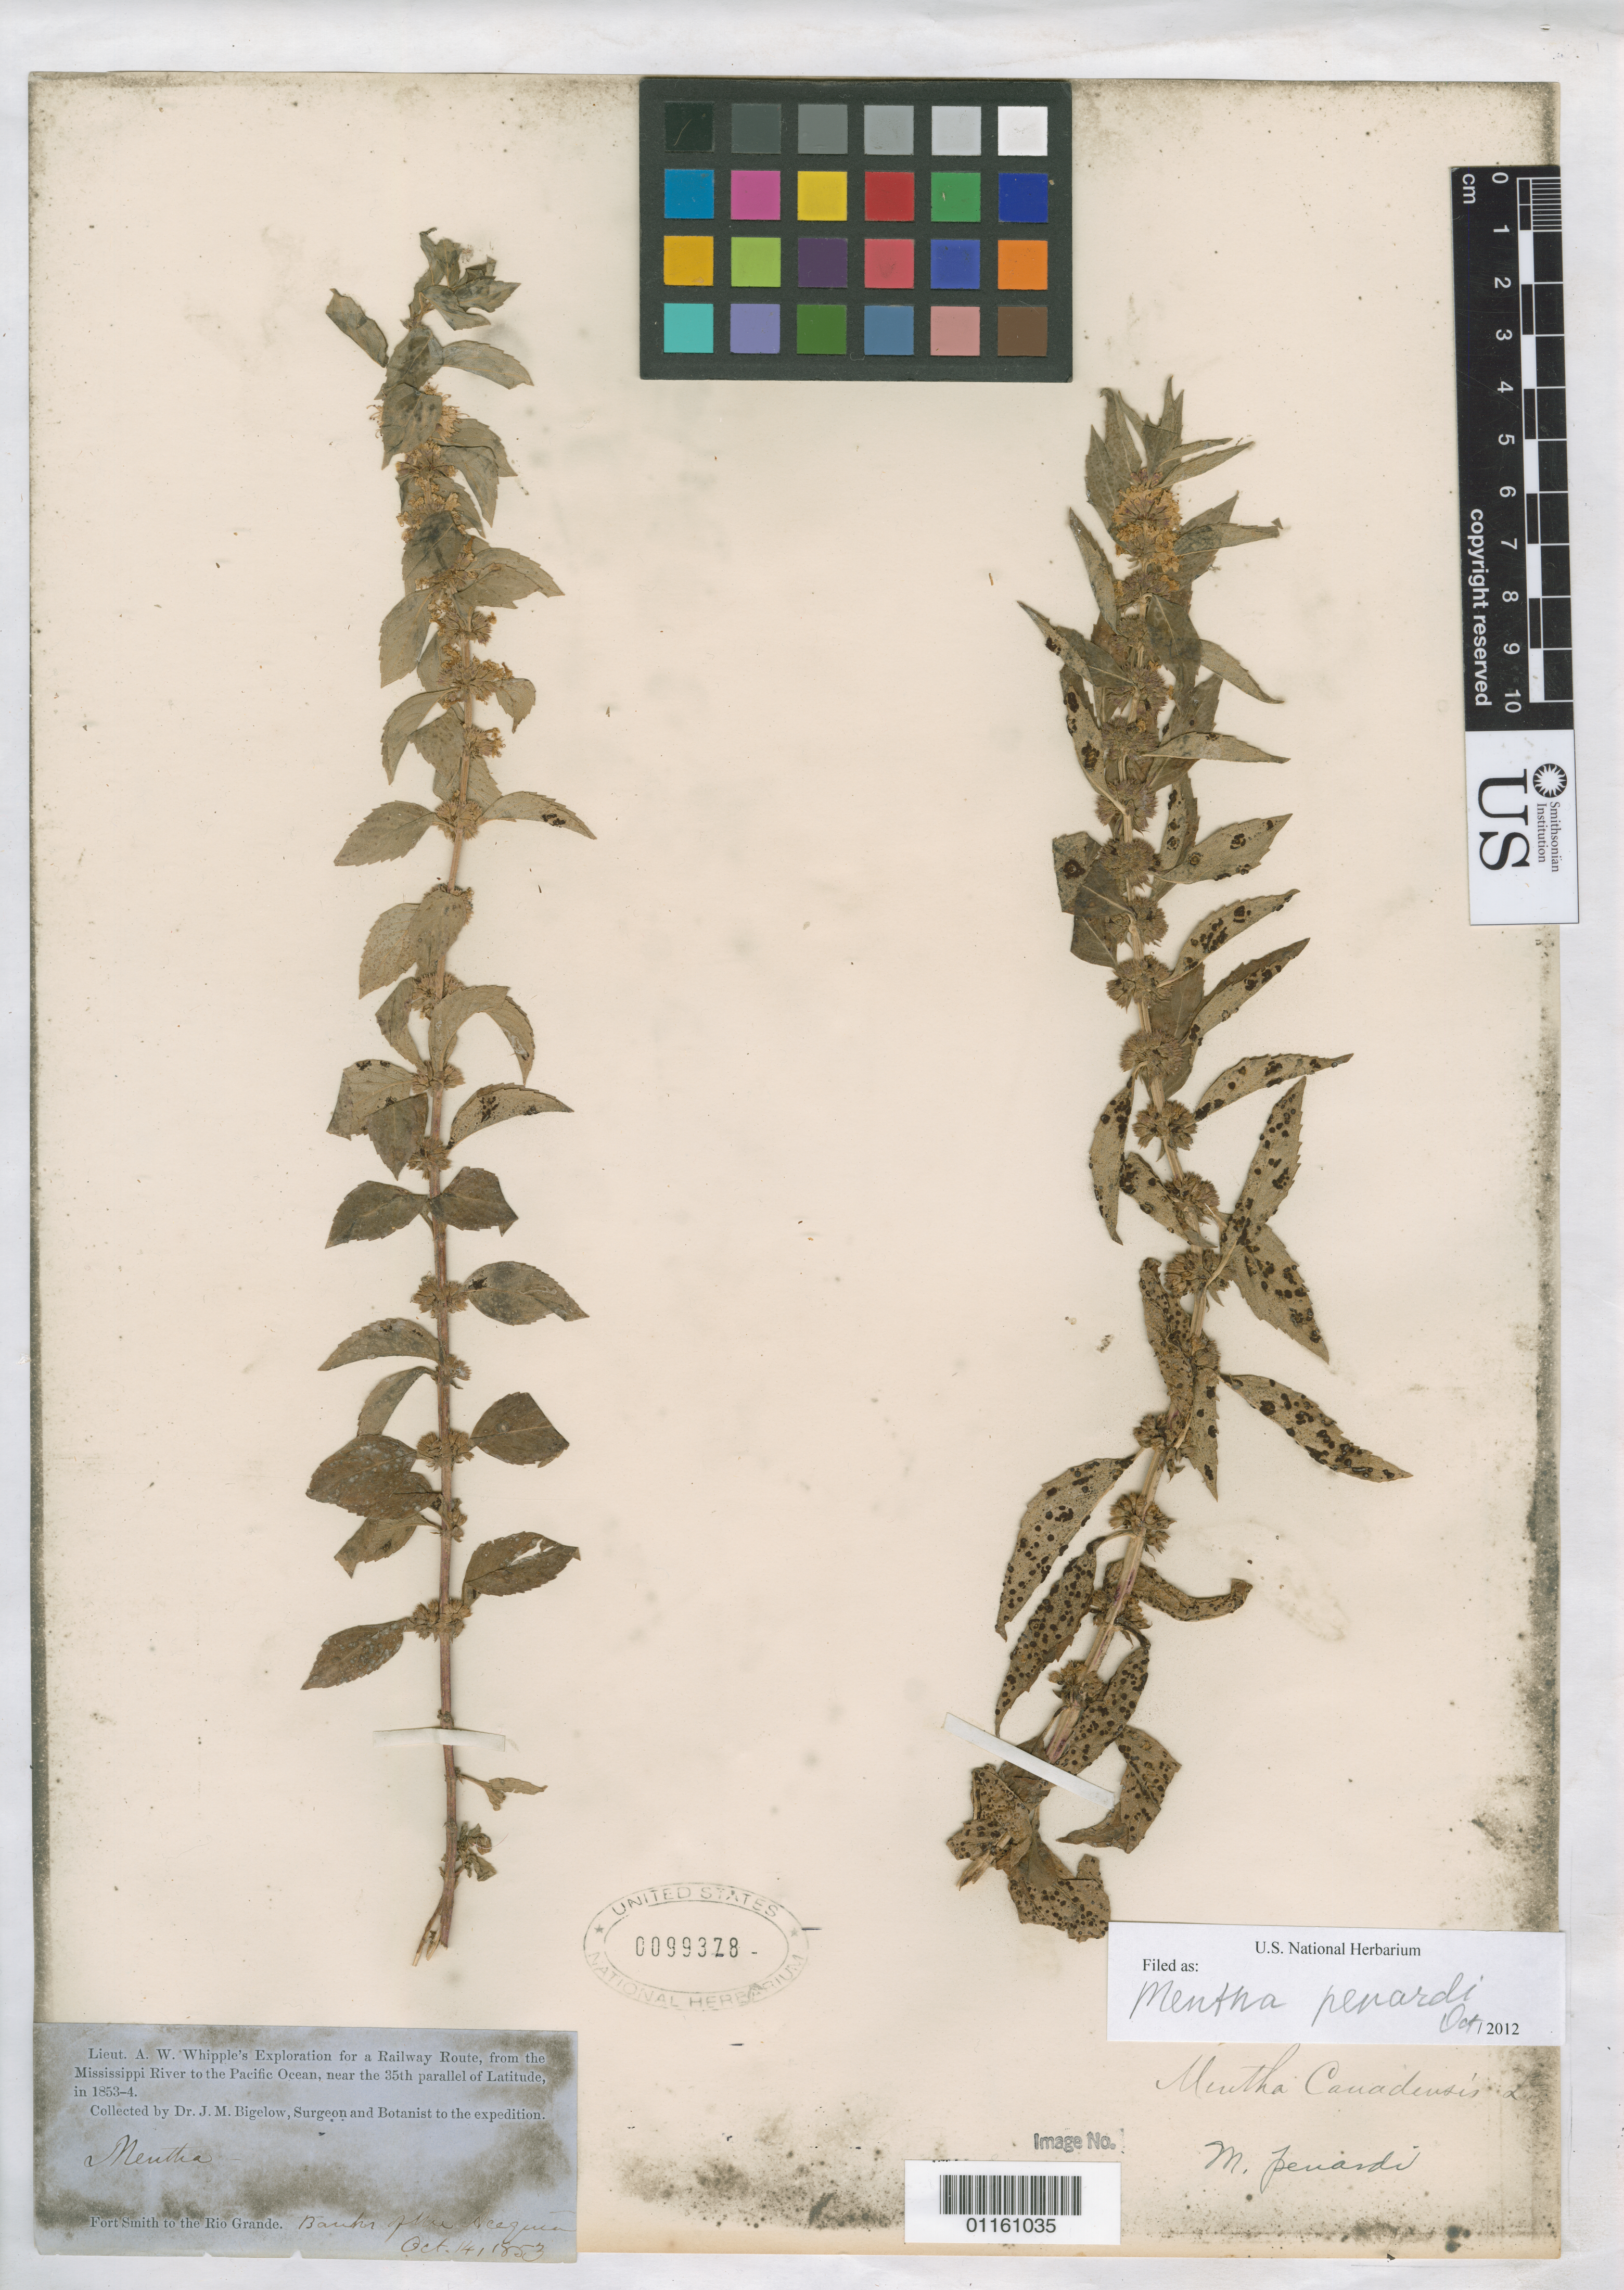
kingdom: Plantae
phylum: Tracheophyta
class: Magnoliopsida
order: Lamiales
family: Lamiaceae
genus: Mentha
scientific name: Mentha penardii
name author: (Briq.) Rydb.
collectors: J. M. Bigelow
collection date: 1853-10-14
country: United States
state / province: New Mexico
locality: Fort Smith to the Rio Grande, banks of the Acequia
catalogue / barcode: US 99378